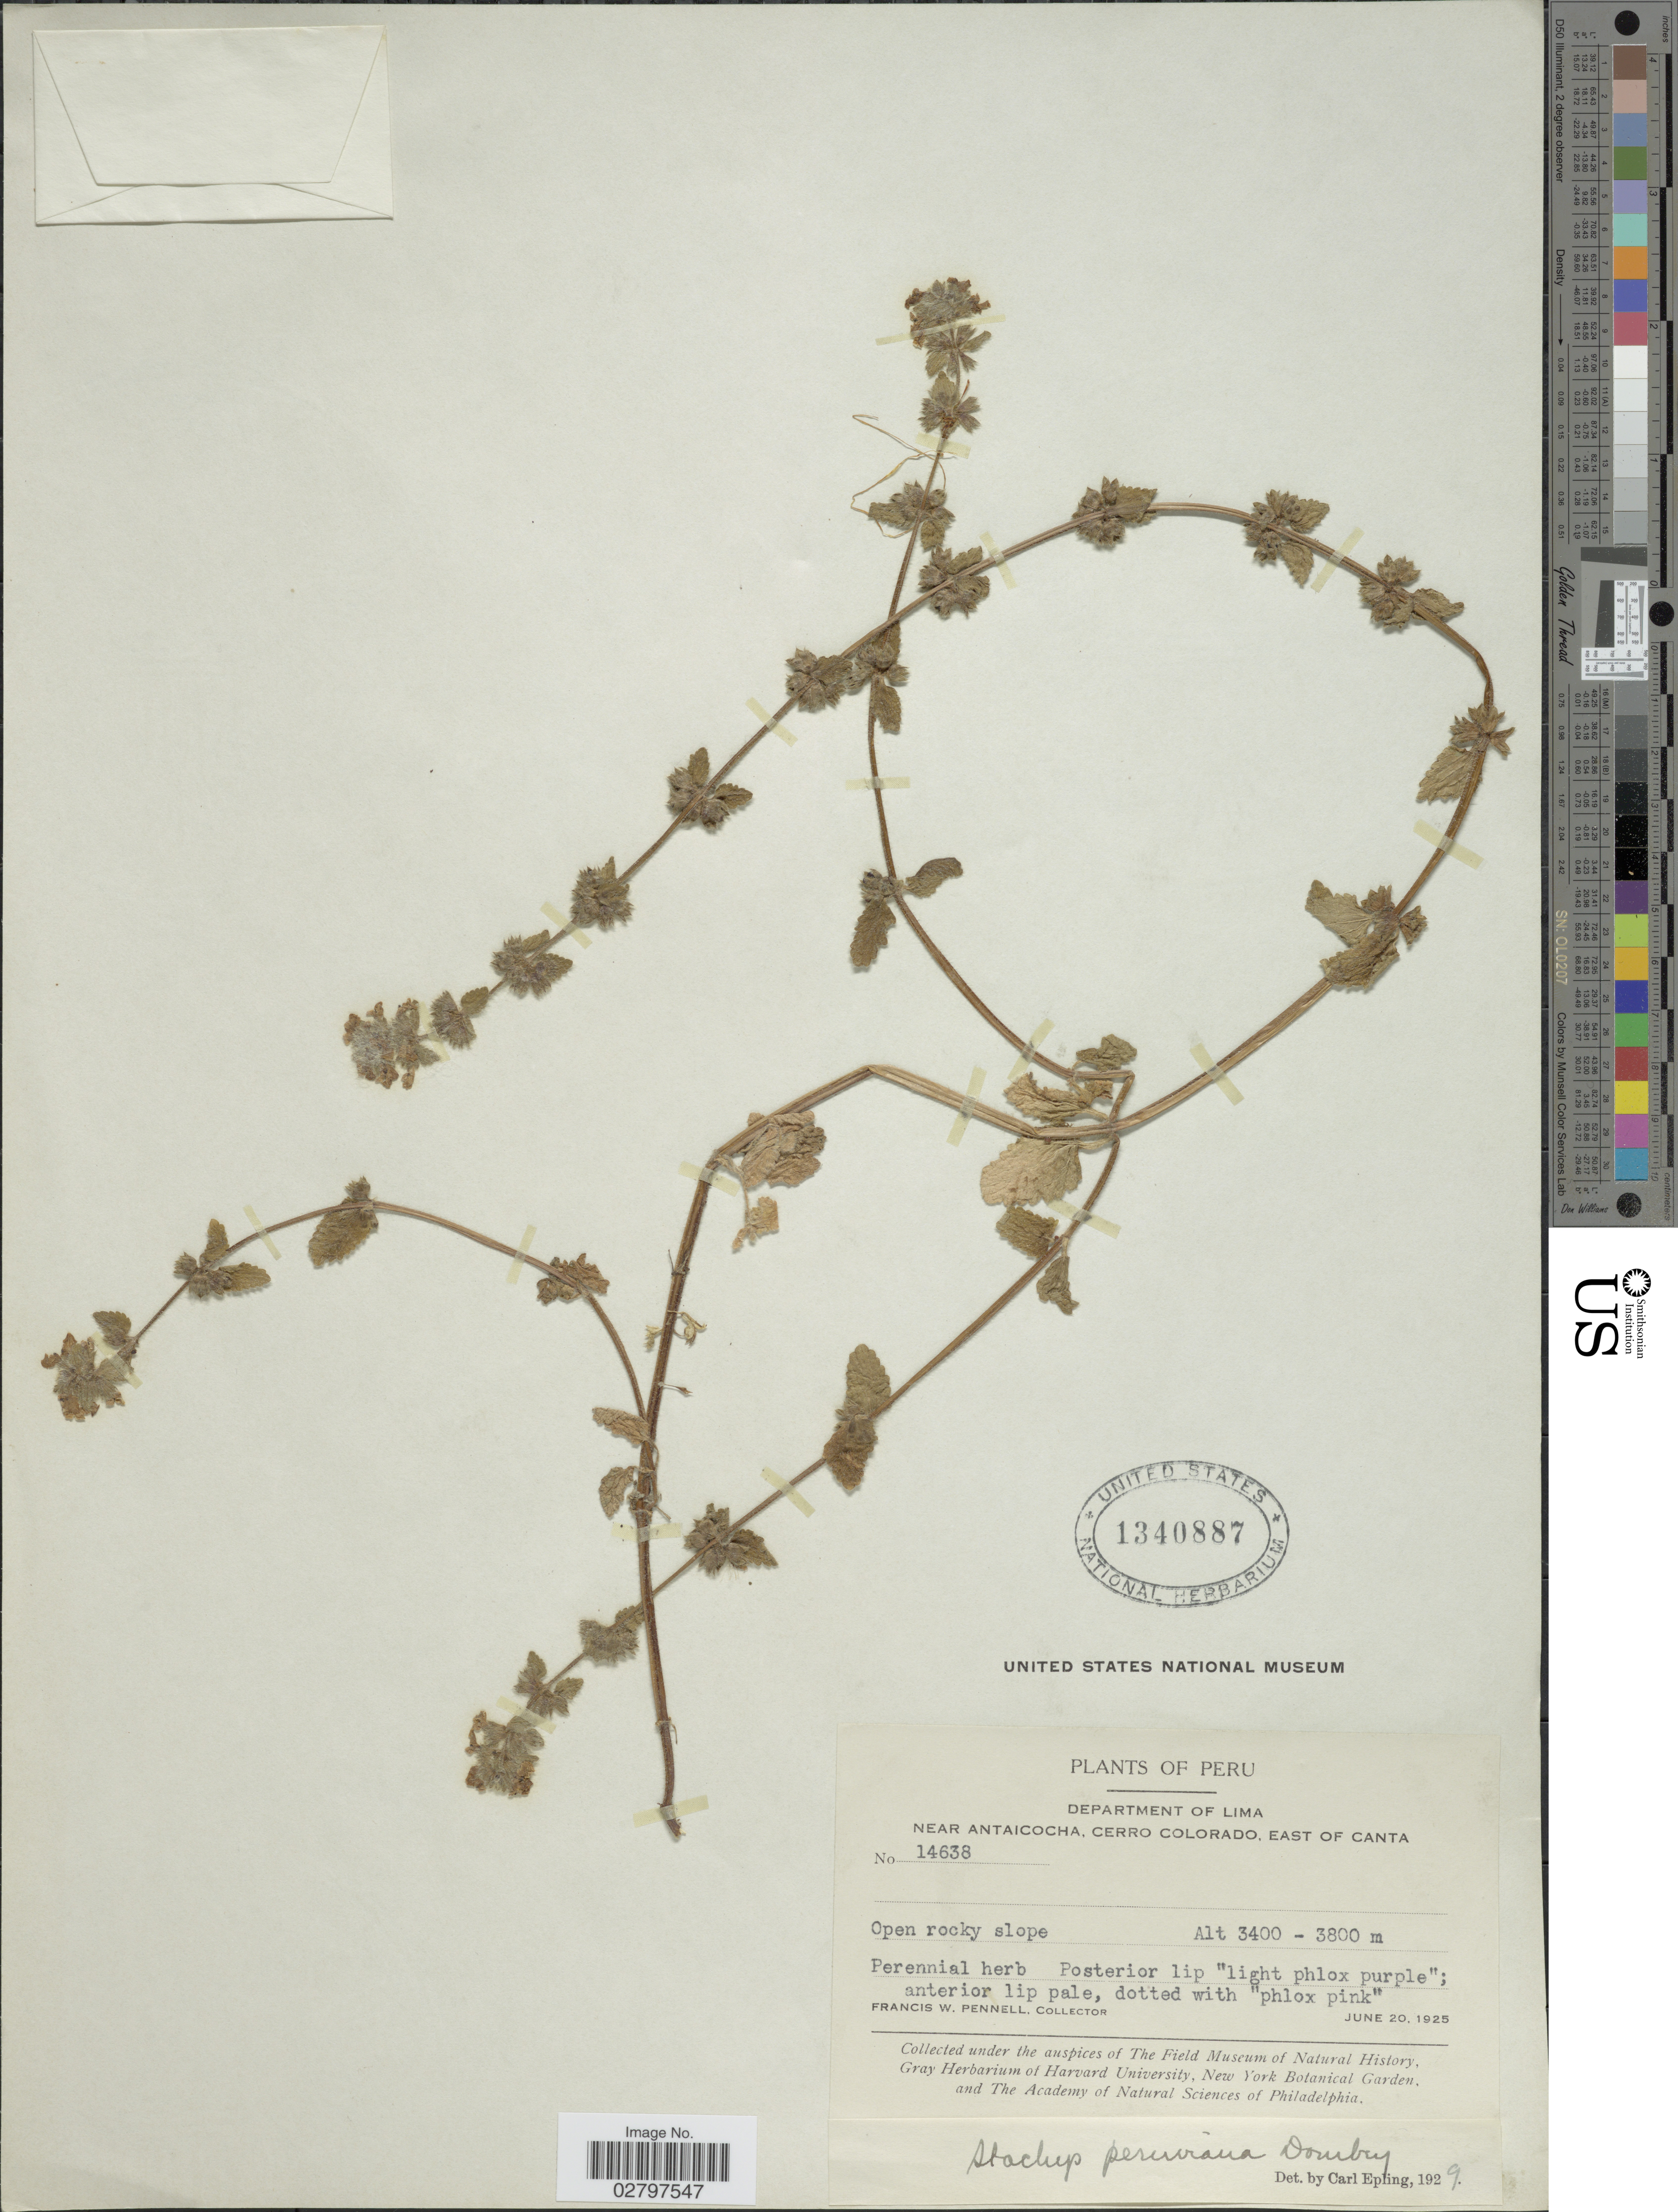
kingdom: Plantae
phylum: Tracheophyta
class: Magnoliopsida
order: Lamiales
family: Lamiaceae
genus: Stachys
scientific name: Stachys peruviana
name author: Dombey in Benth.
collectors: F. W. Pennell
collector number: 14638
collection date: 1925-06-20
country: Peru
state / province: Lima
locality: Department of Lima, near Antaicocha, Cerro Colorado, East of Canta.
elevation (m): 3400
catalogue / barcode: US 1340887